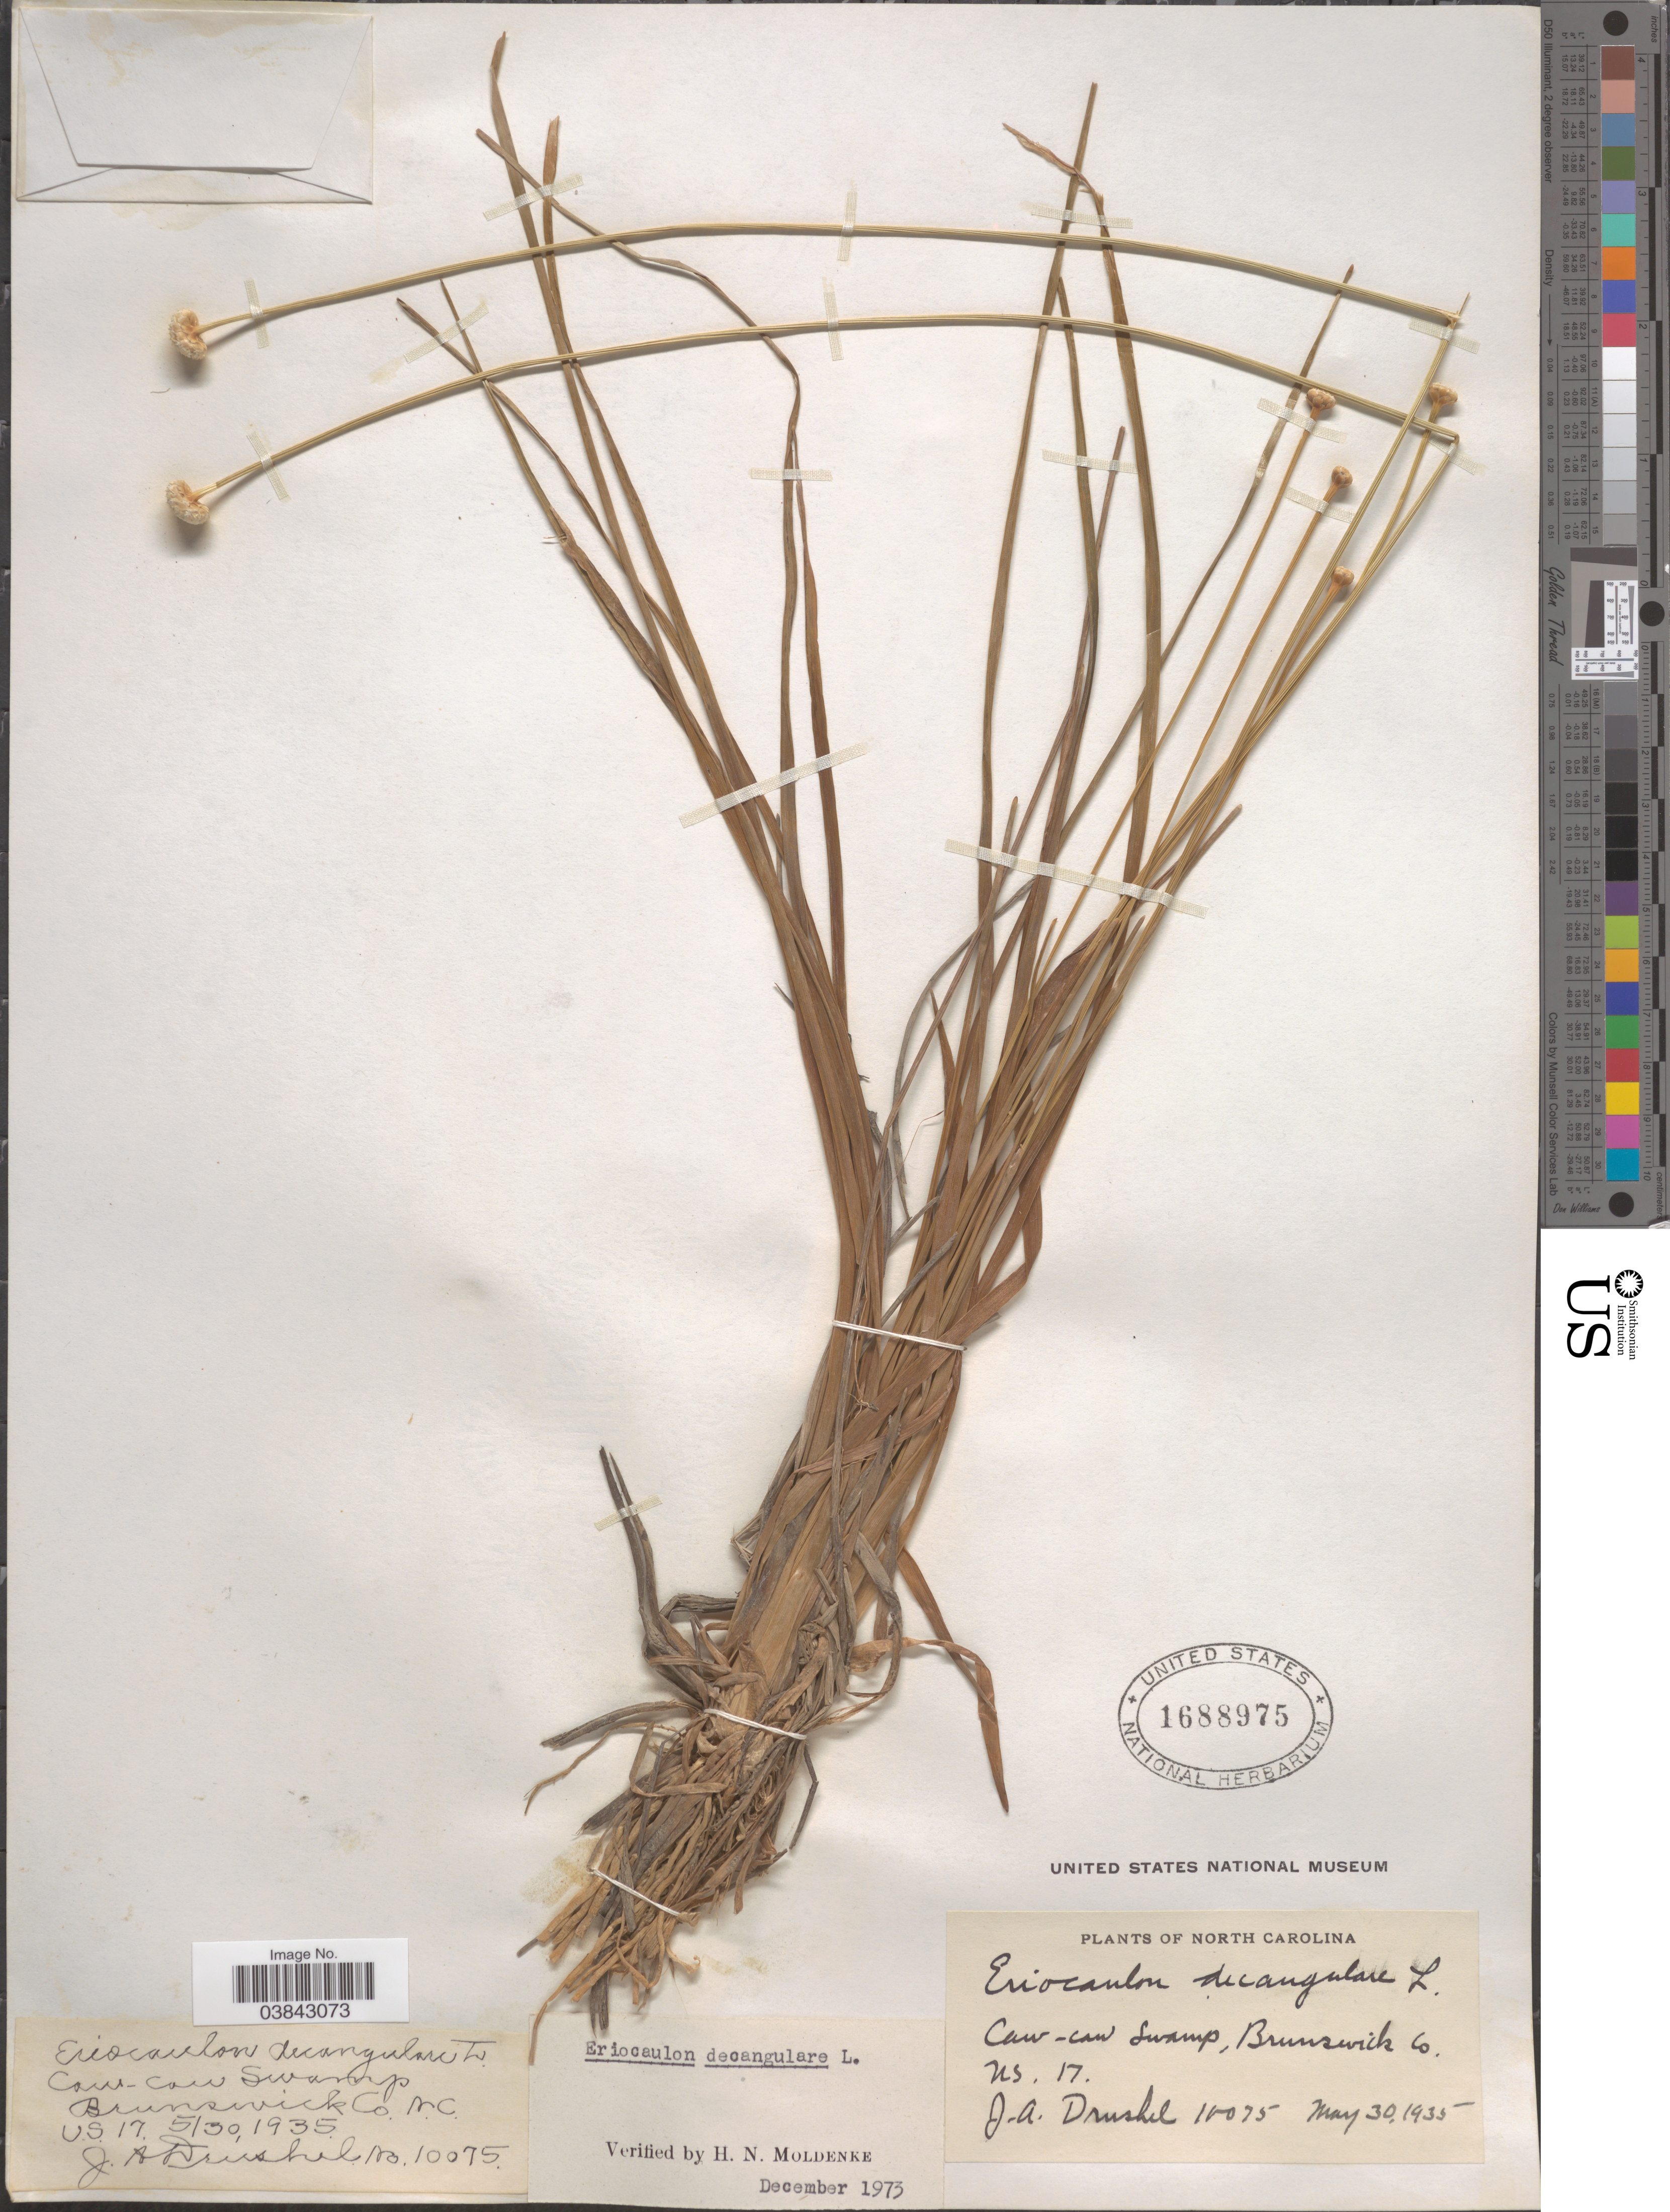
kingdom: Plantae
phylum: Tracheophyta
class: Liliopsida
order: Poales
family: Eriocaulaceae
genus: Eriocaulon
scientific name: Eriocaulon decangulare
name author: L.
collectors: J. A. Drushel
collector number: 10075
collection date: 1935-05-30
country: United States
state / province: North Carolina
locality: Cau-cau Swamp, Brunswick Co. U.S. 17.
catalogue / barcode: US 1688975